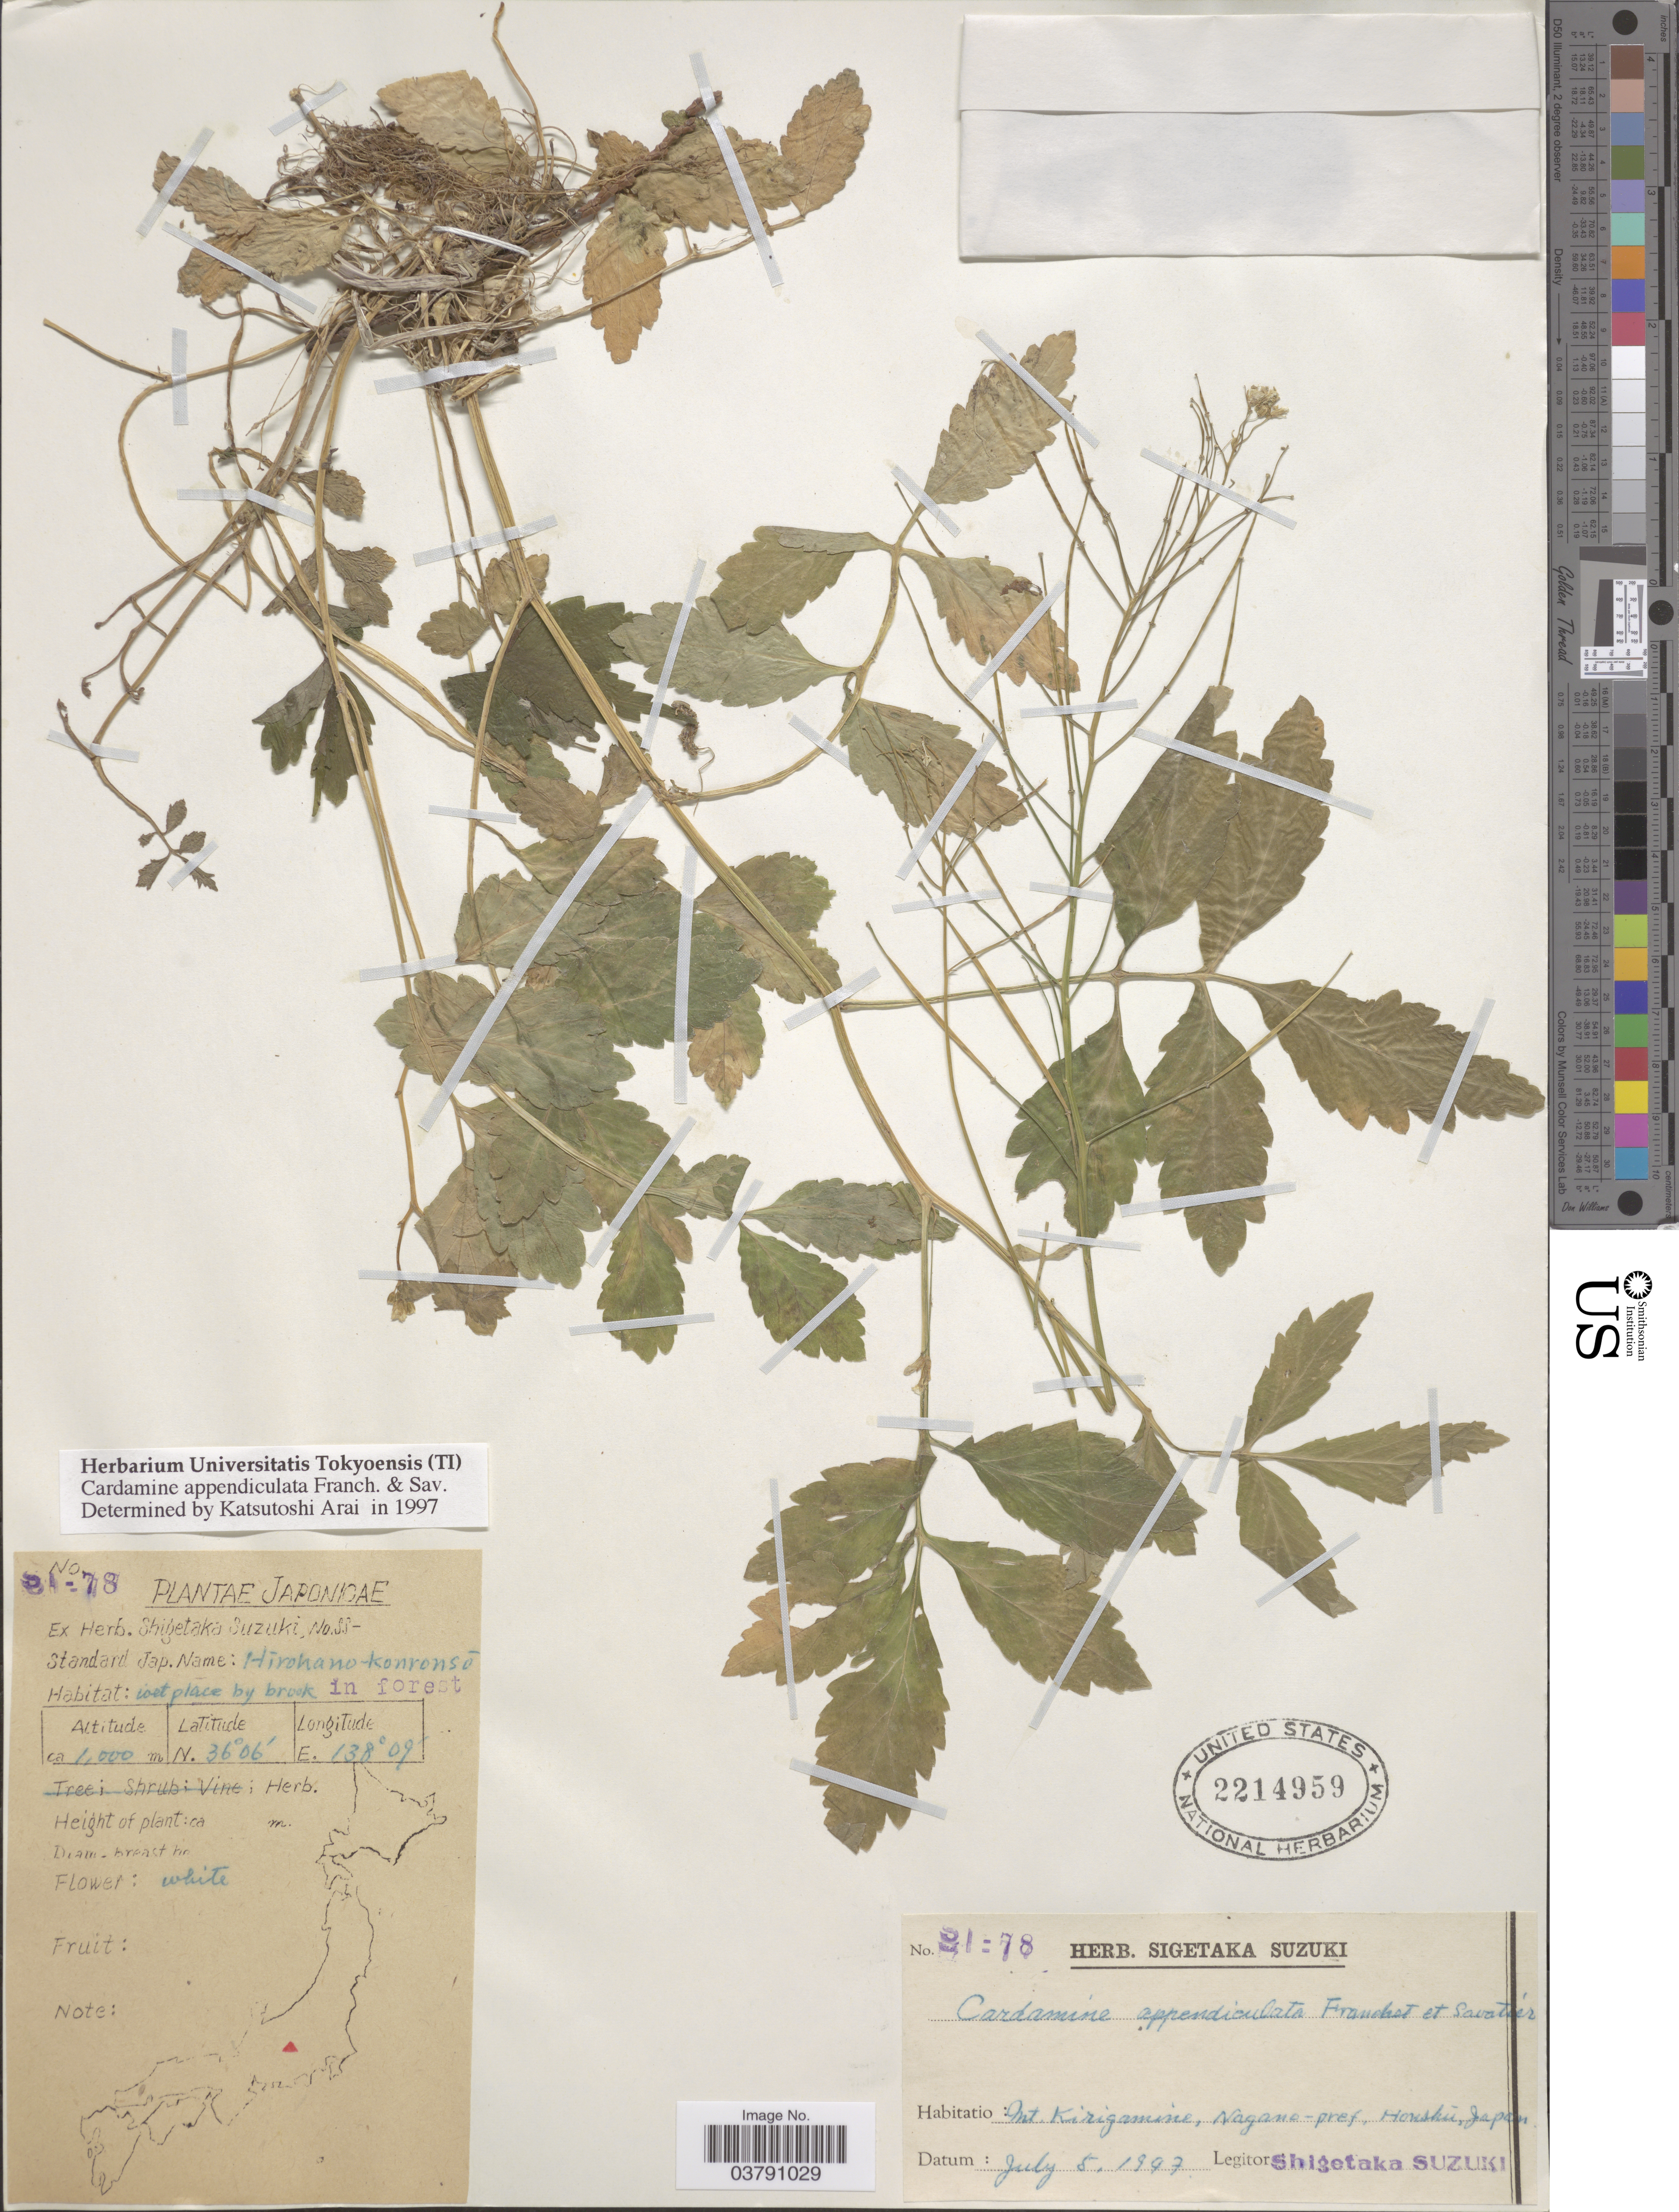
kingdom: Plantae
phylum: Tracheophyta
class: Magnoliopsida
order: Brassicales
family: Brassicaceae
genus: Cardamine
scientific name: Cardamine appendiculata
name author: Franch. & Sav.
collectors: S. Suzuki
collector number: SI-78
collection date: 1997-07-05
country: Japan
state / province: Nagano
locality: Mt. Kirigamine, Nagano-pref., Honshú.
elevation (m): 1000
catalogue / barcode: US 2214959